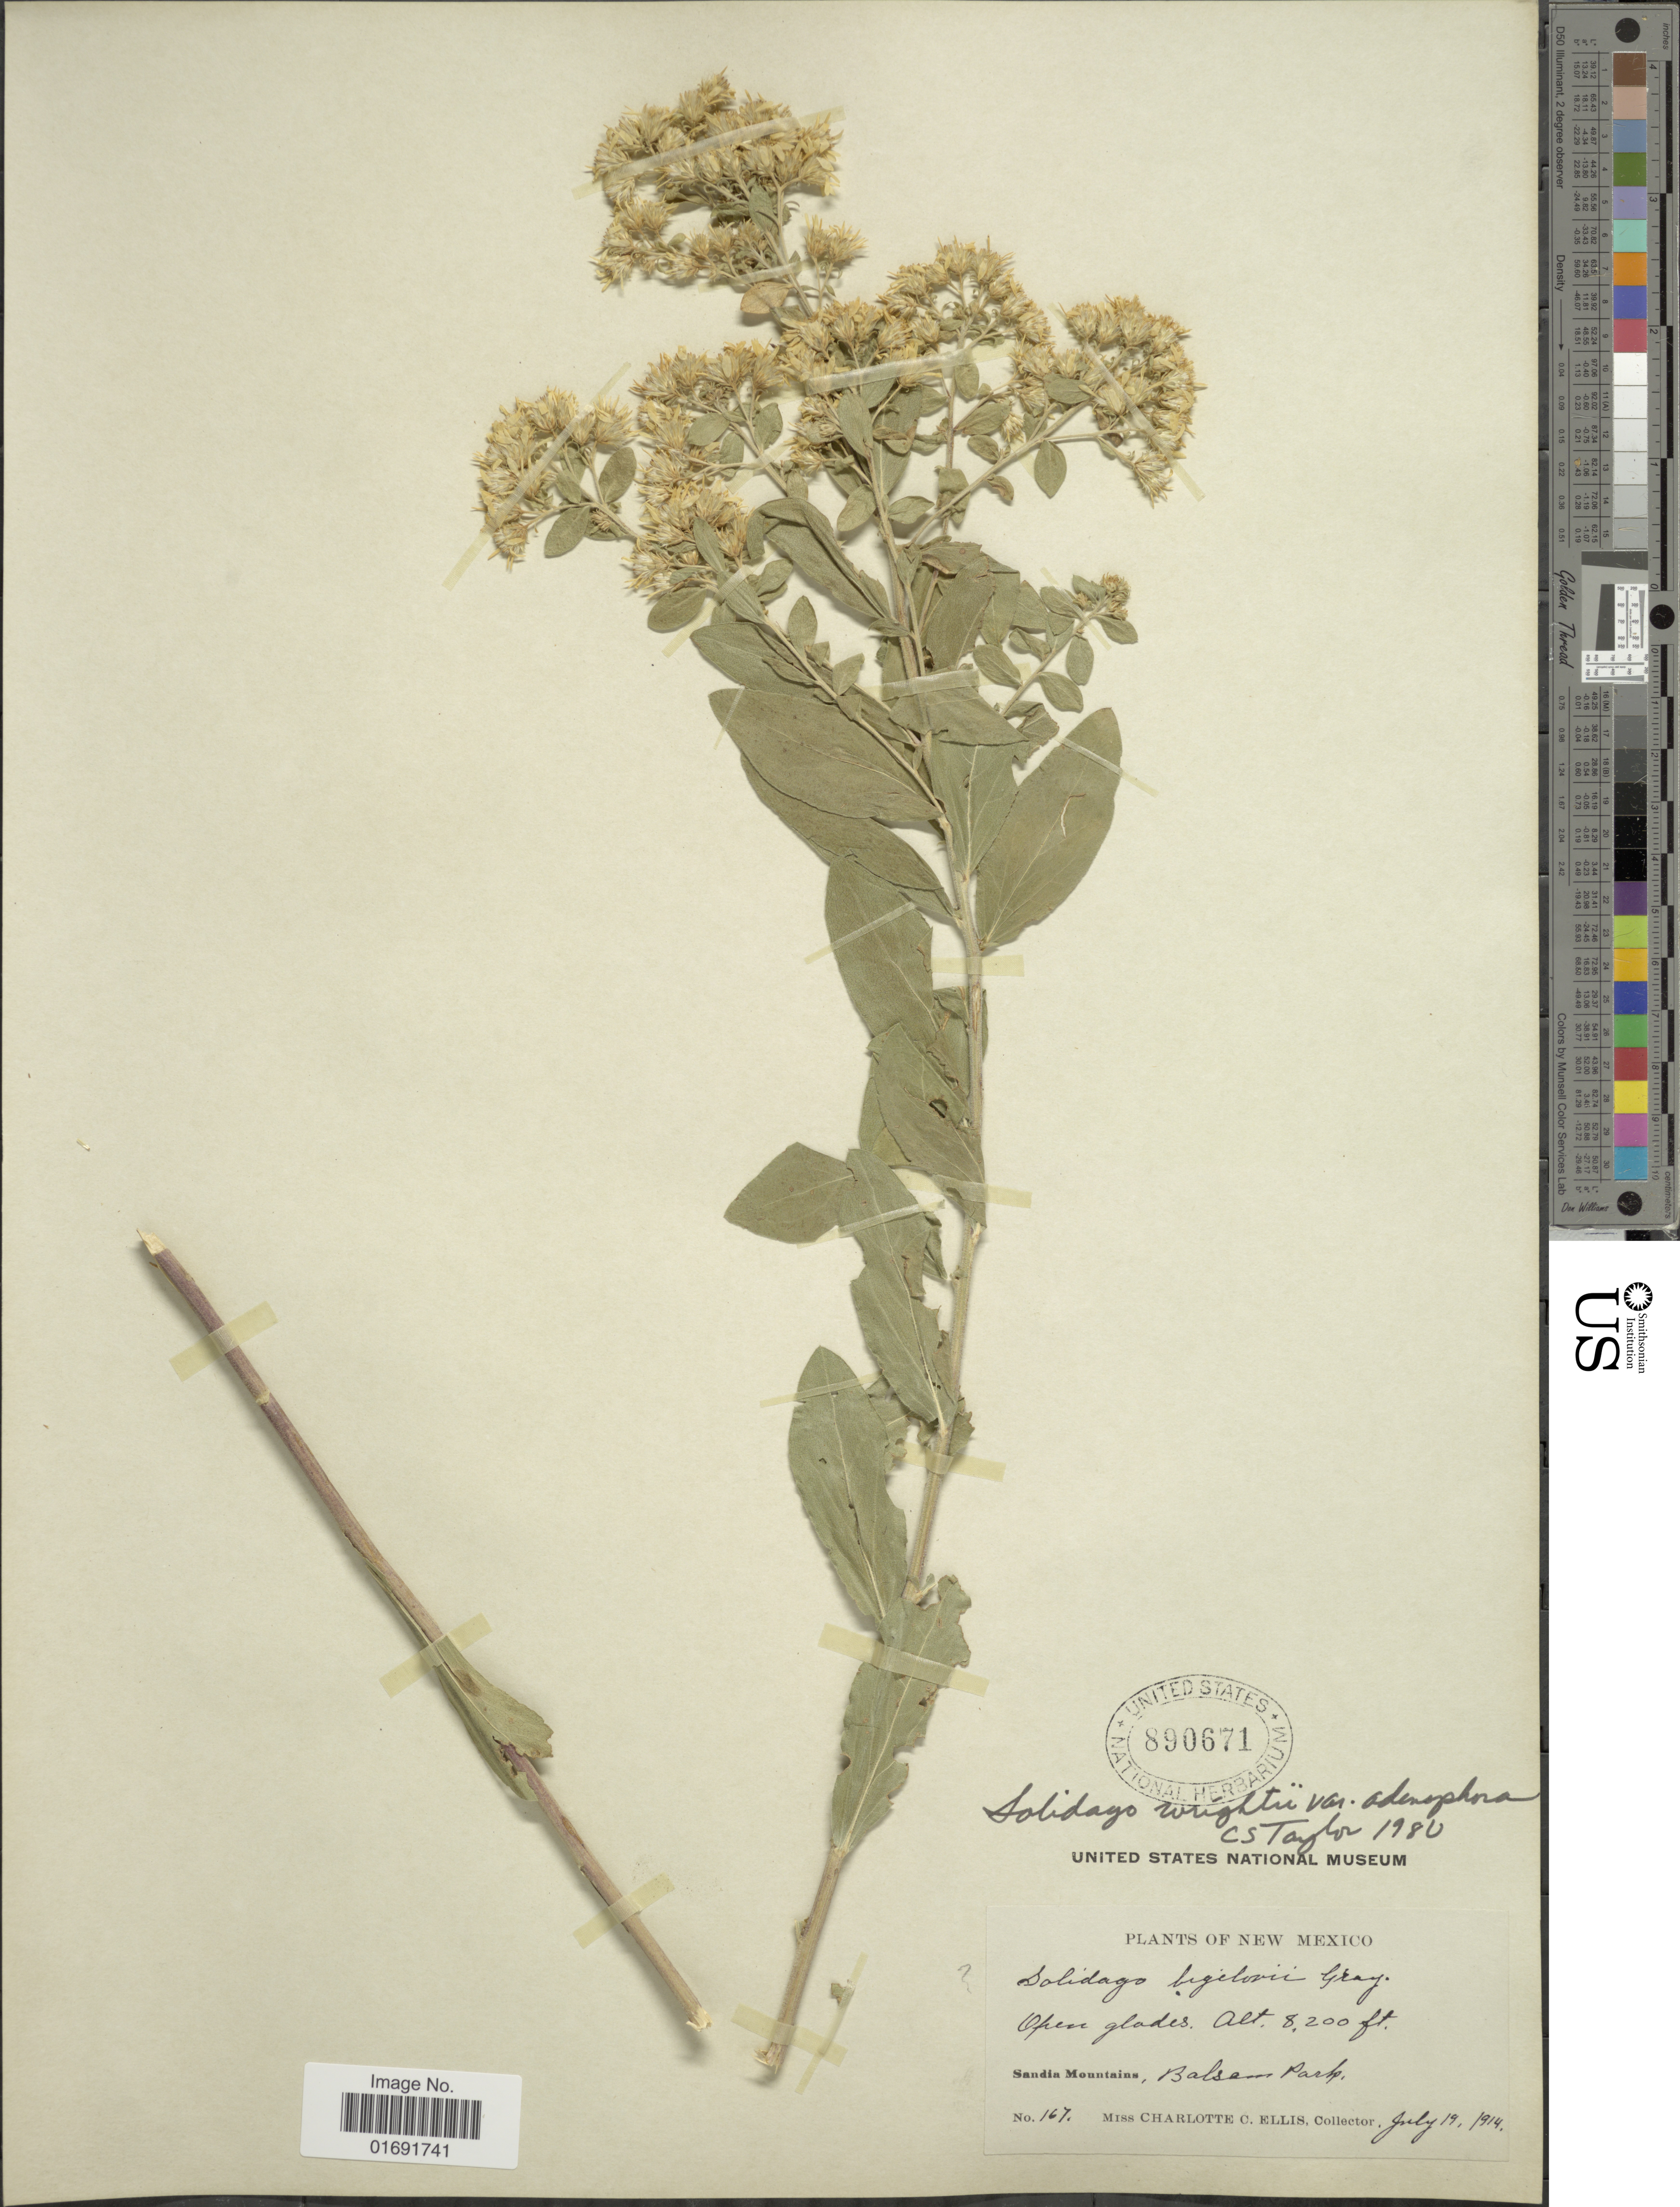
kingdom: Plantae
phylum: Tracheophyta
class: Magnoliopsida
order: Asterales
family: Asteraceae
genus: Solidago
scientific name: Solidago wrightii var. adenophora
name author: S.F. Blake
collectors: C. C. Ellis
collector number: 167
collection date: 1914-07-19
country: United States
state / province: New Mexico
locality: Sandia Mountains, Balsam Park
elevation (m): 2499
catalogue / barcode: US 890671